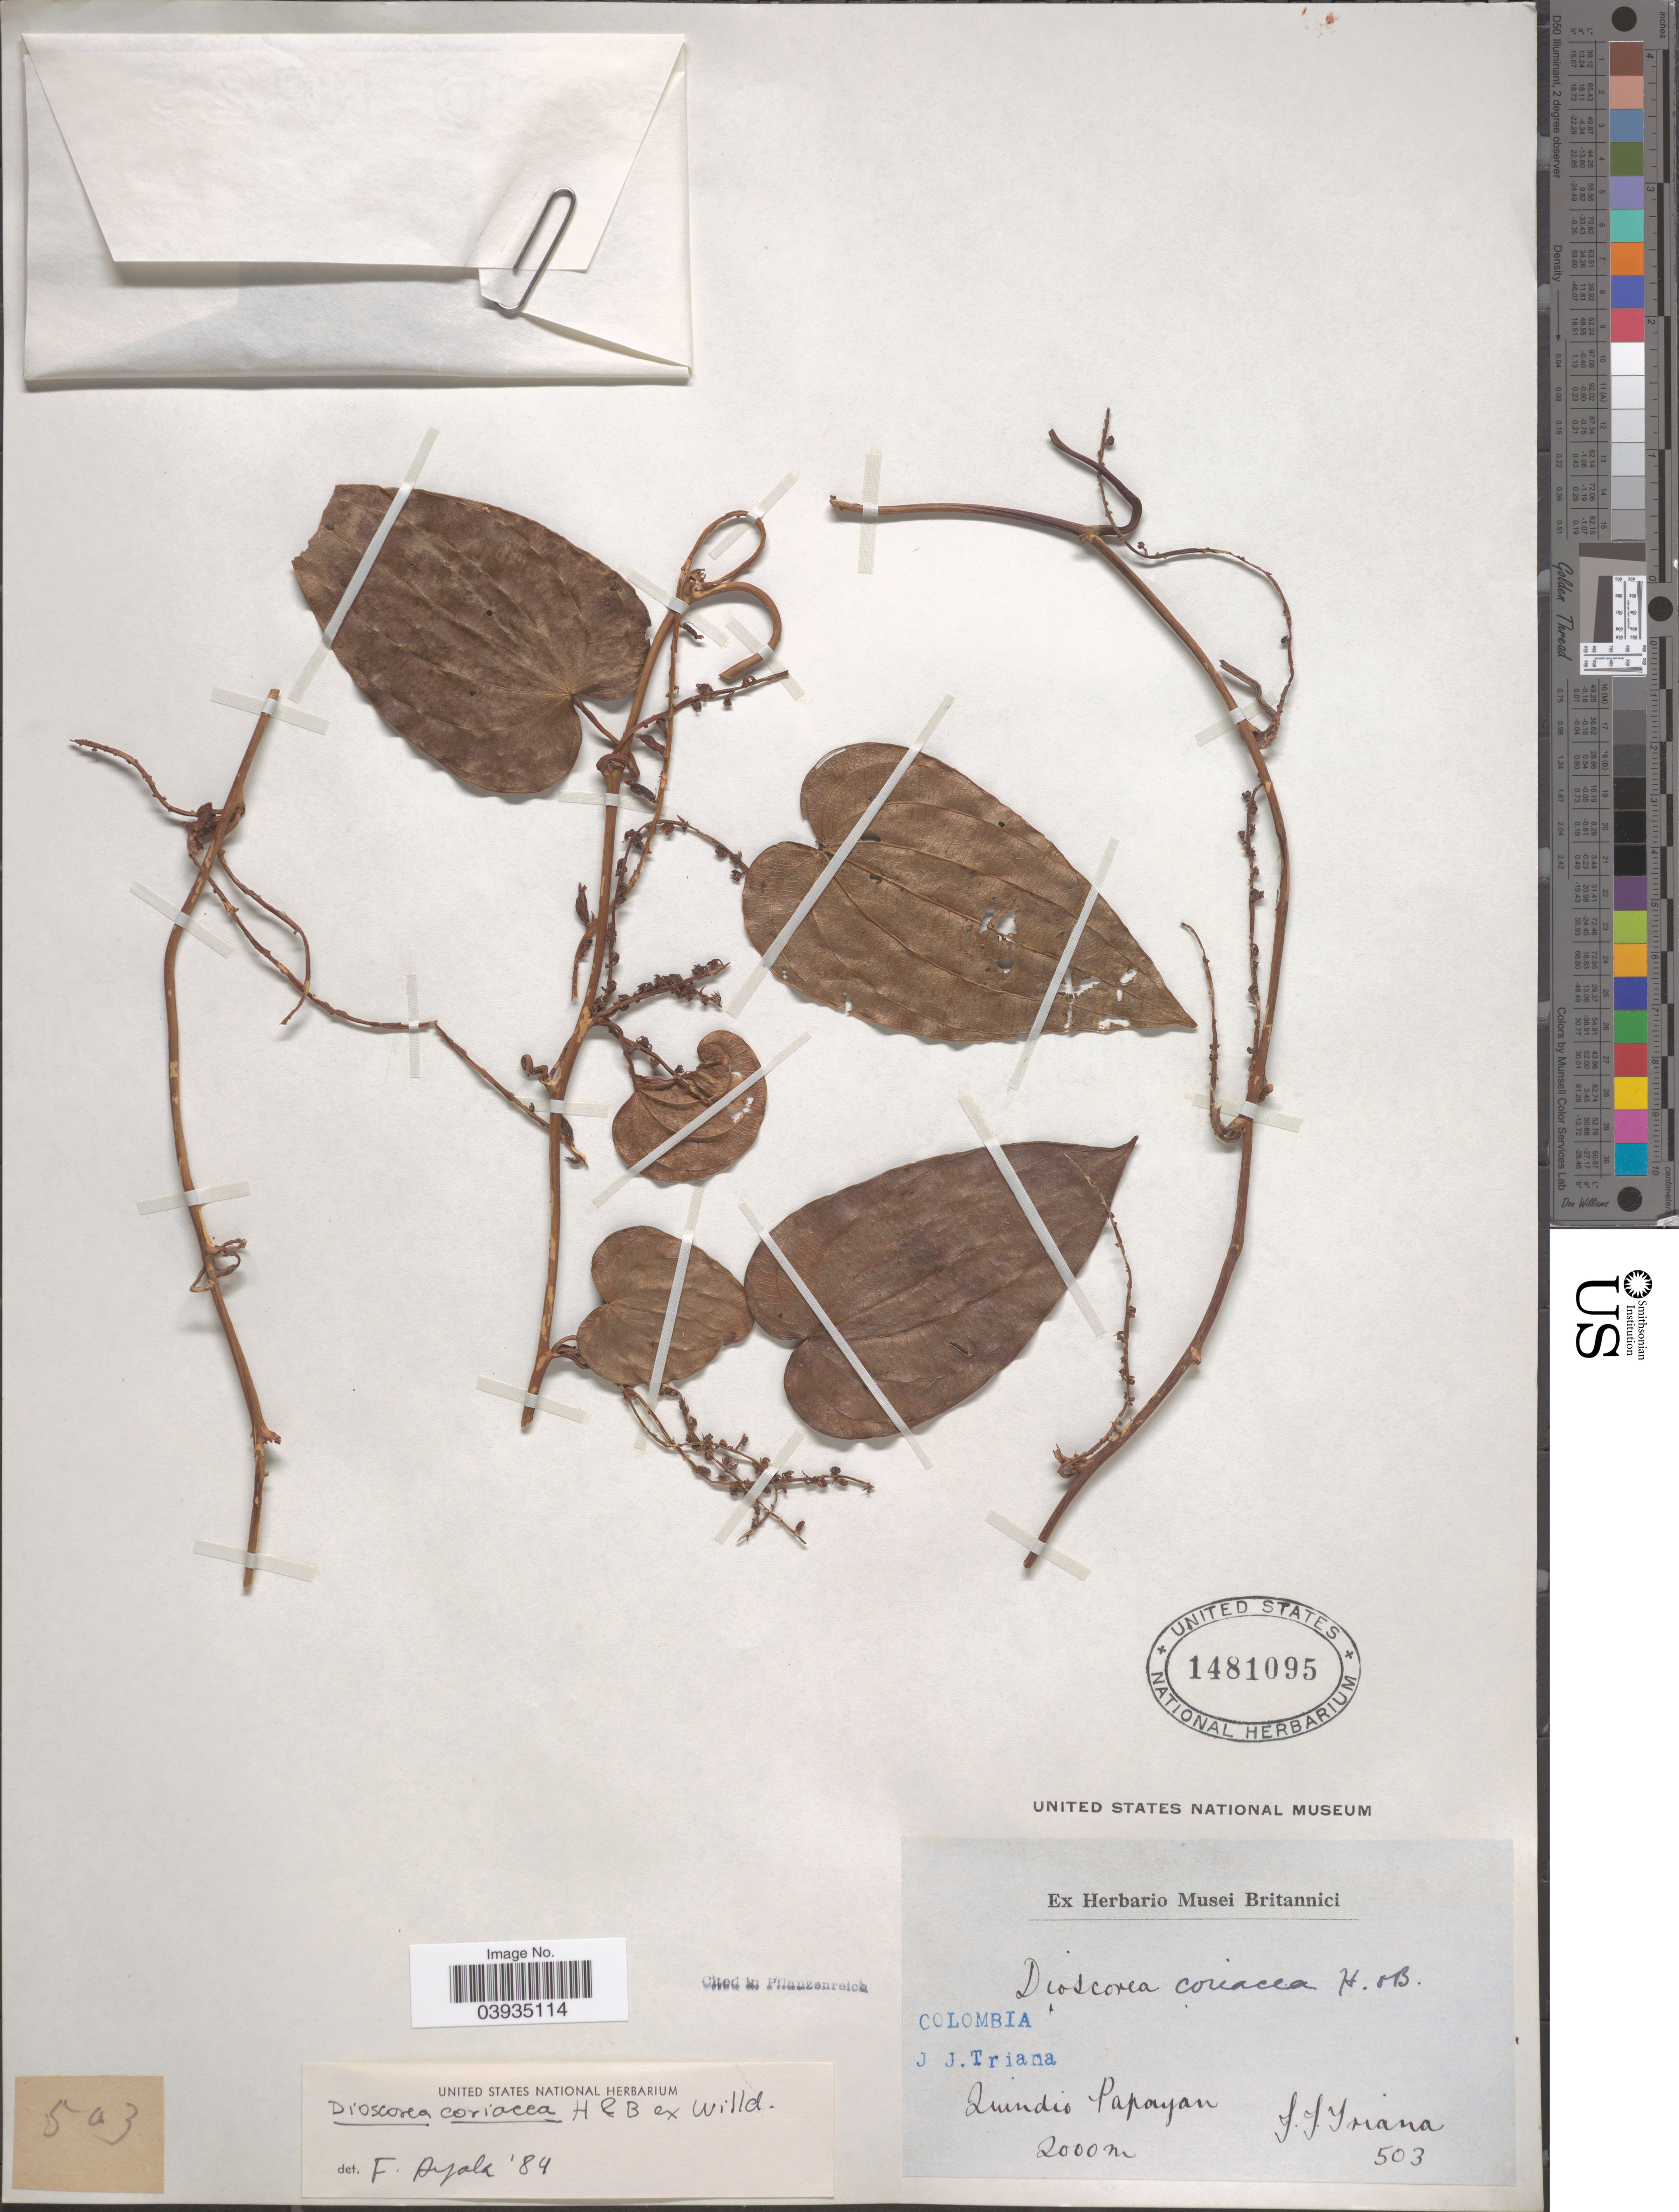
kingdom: Plantae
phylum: Tracheophyta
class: Liliopsida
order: Dioscoreales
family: Dioscoreaceae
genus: Dioscorea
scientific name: Dioscorea coriacea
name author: Humb. & Bonpl. ex Willd.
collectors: J. J. Triana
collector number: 503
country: Colombia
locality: Quindio Papayan.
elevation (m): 2000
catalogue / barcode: US 1481095